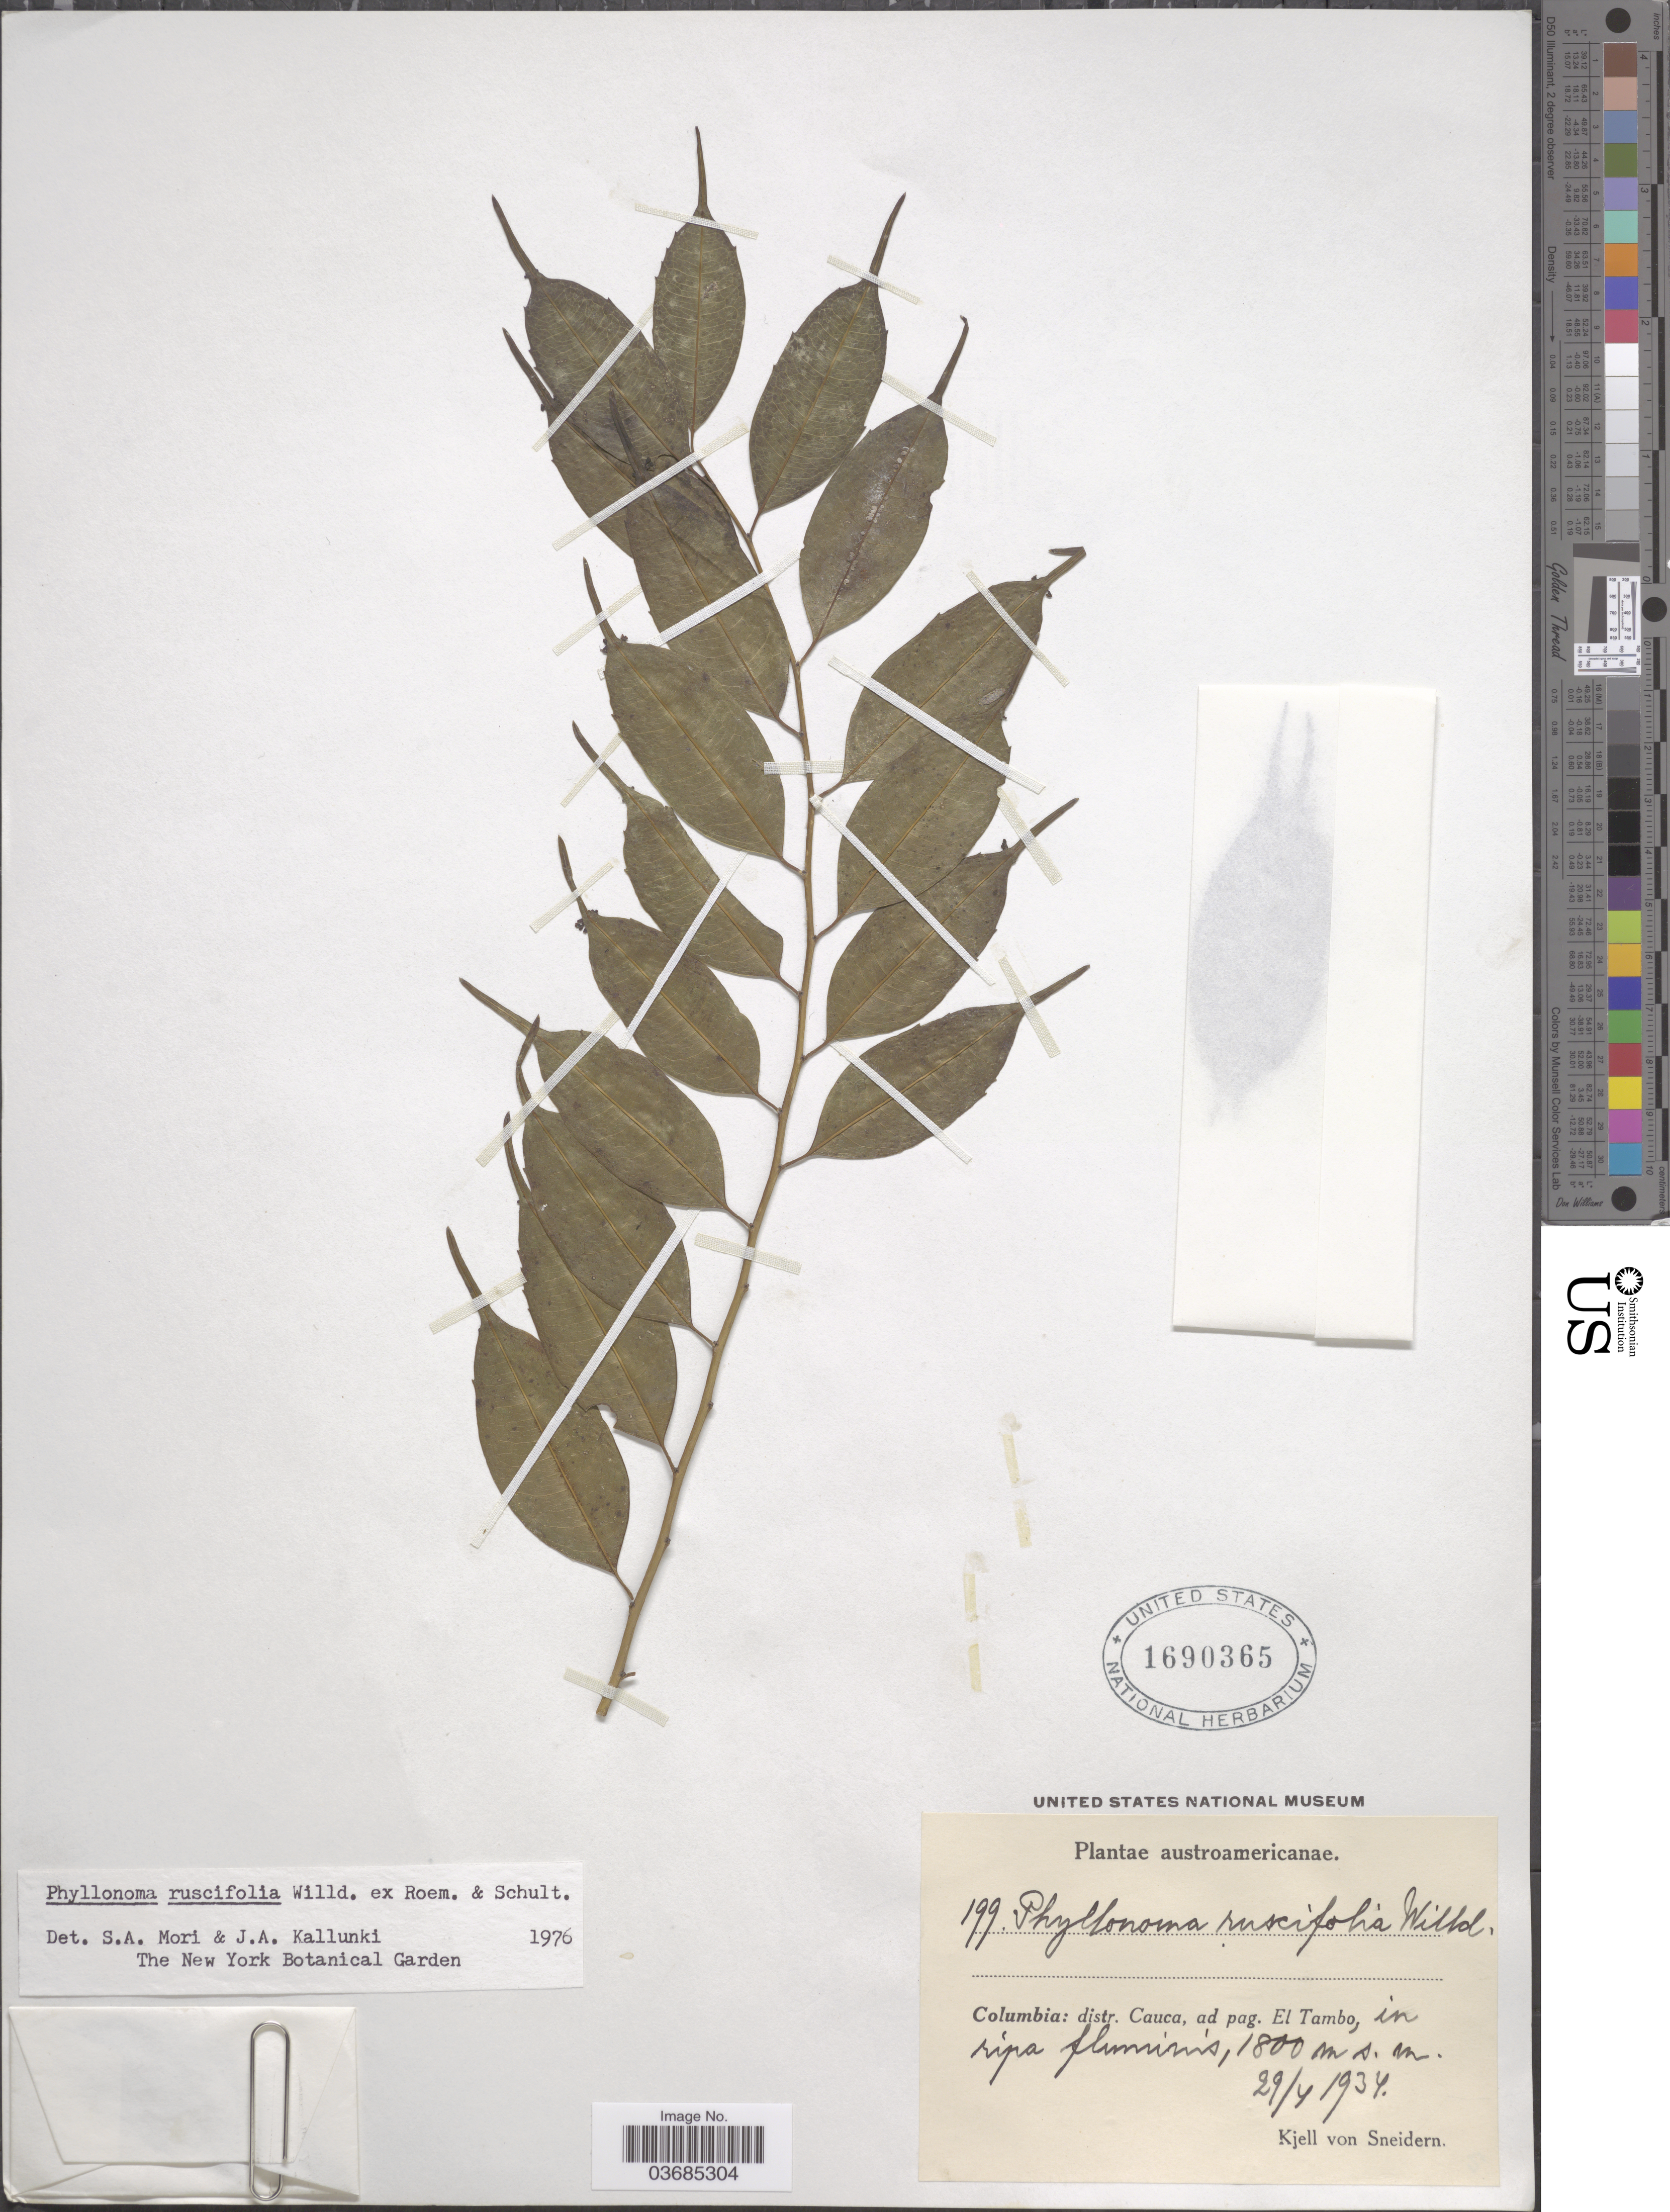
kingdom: Plantae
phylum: Tracheophyta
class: Magnoliopsida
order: Aquifoliales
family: Phyllonomaceae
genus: Phyllonoma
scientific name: Phyllonoma ruscifolia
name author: Willd. ex Schult.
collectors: K. von Sneidern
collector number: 199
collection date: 1934-04-29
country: Colombia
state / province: Cauca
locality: Austroamericanae. Distr. Cauca, ad pag. El Tambo, in ripa fluminis.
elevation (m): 1800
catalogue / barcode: US 1690365